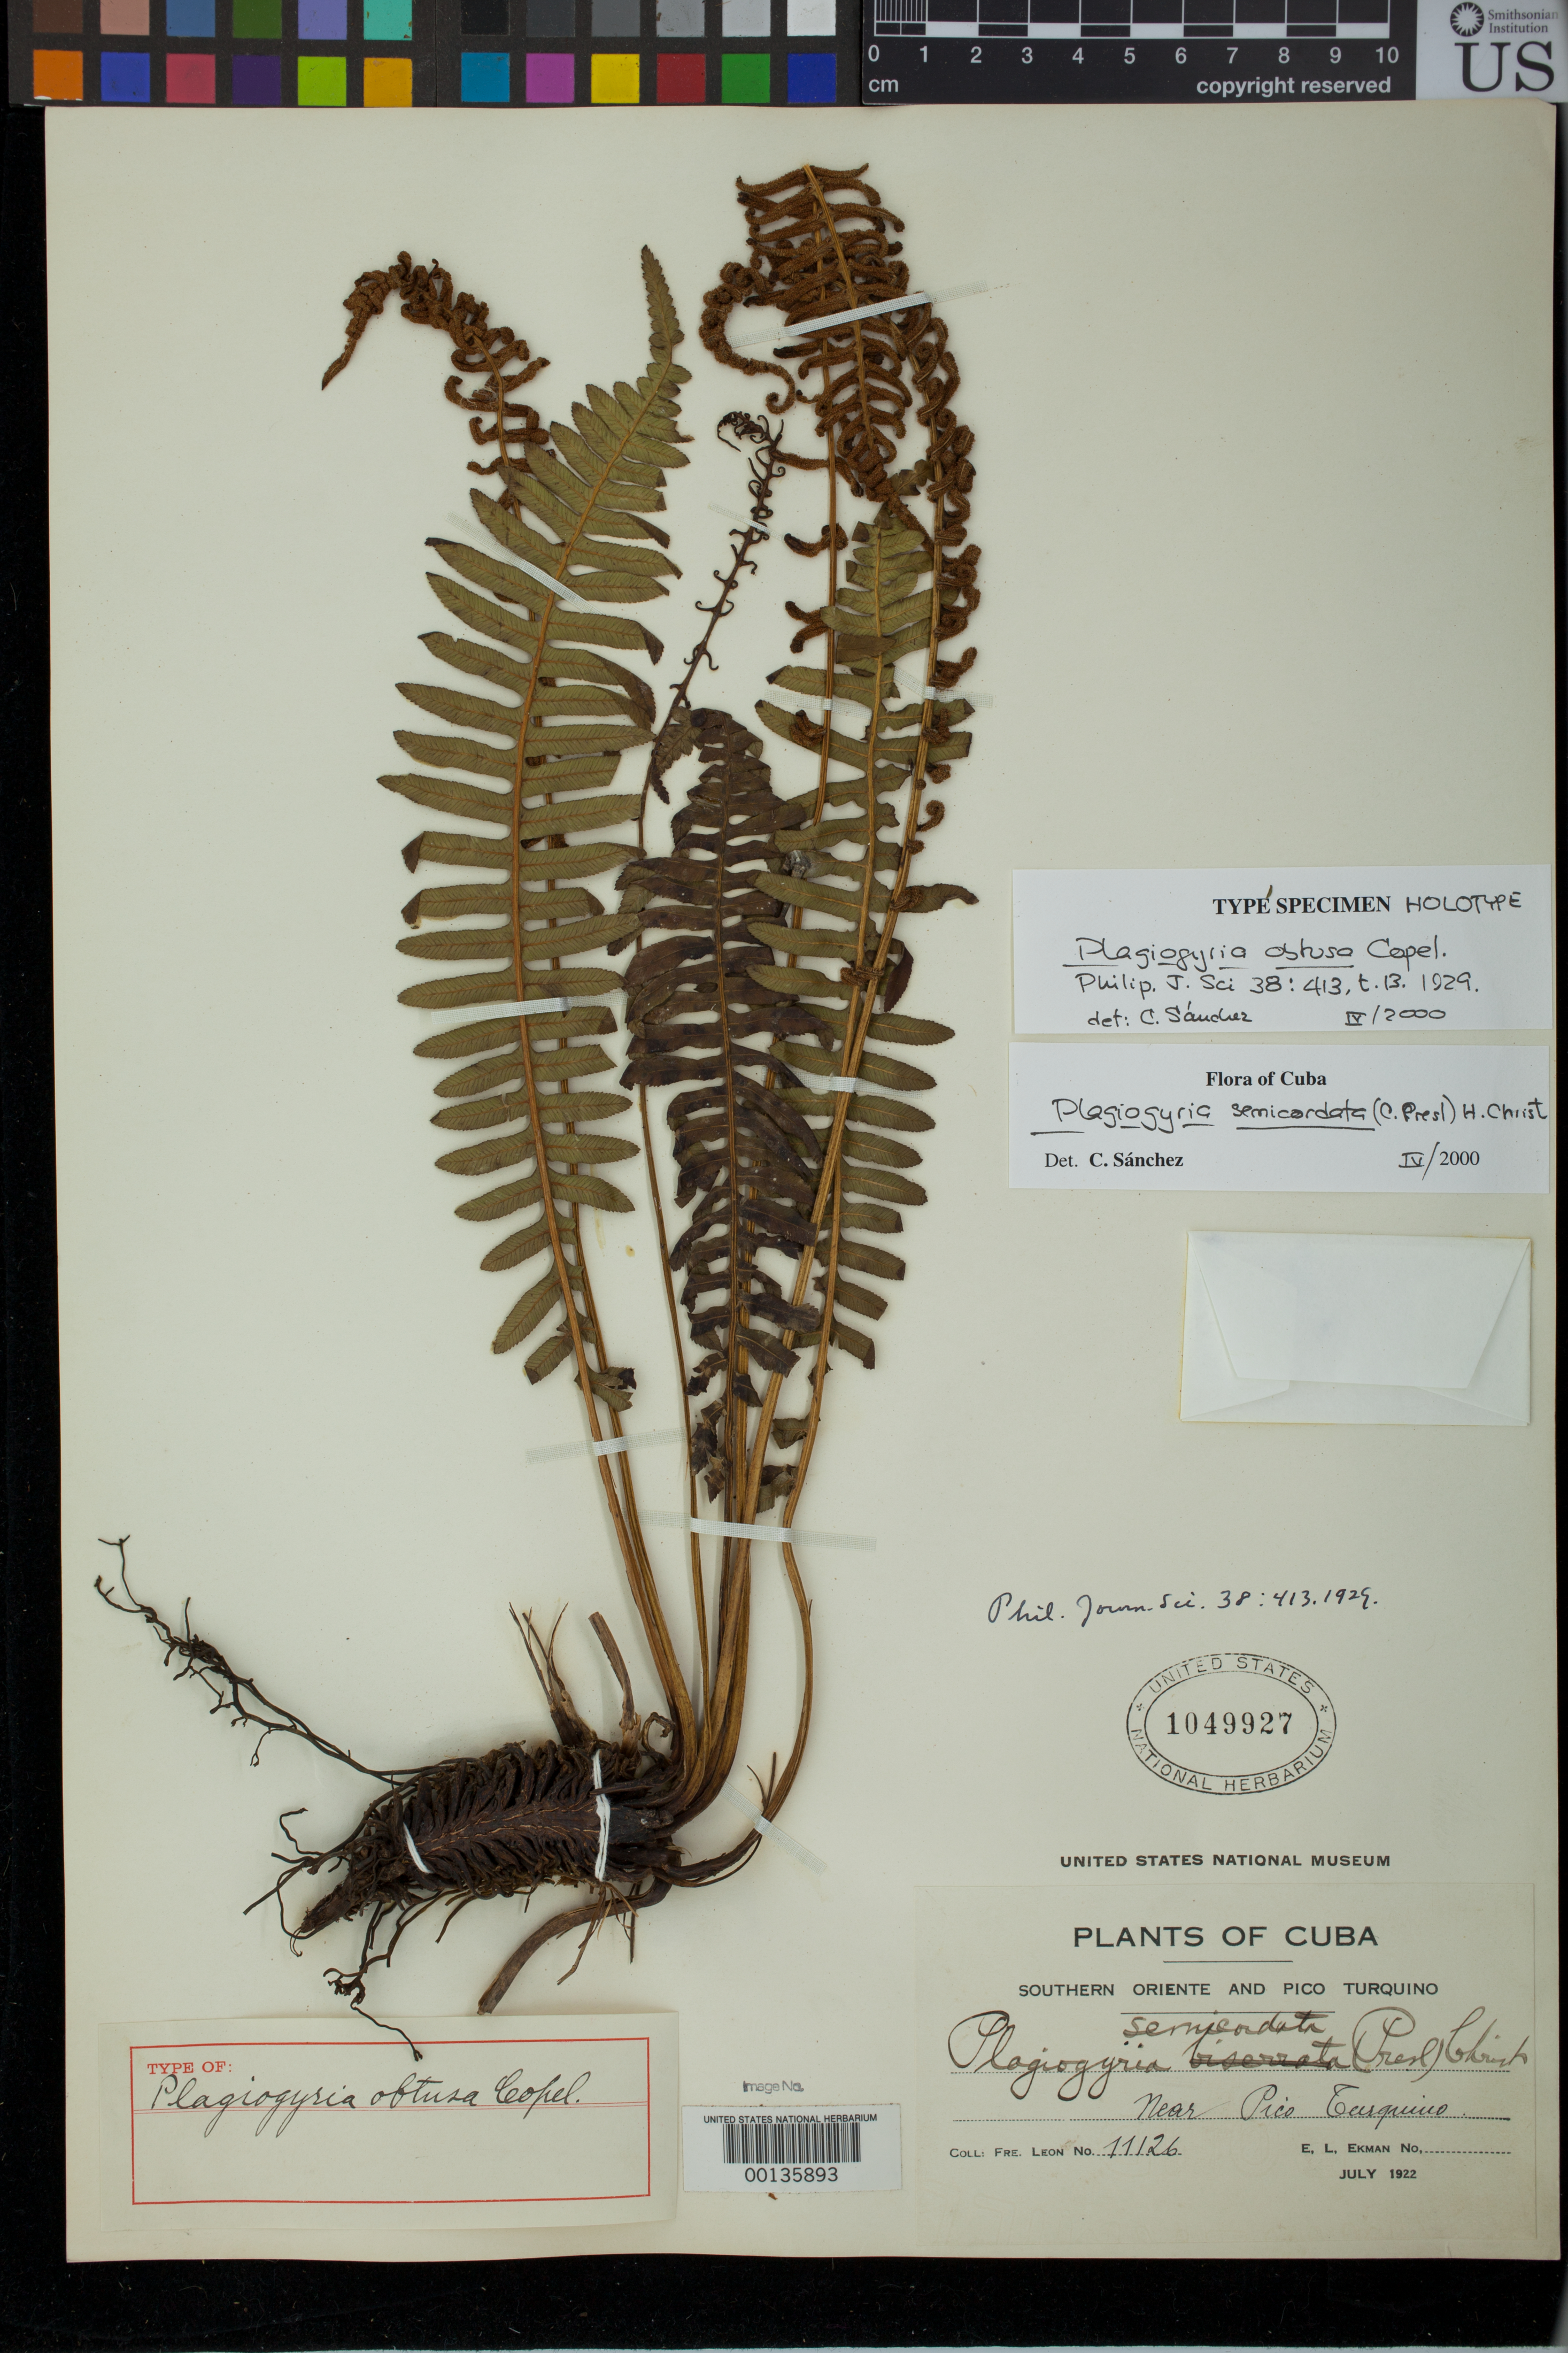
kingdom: Plantae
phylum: Tracheophyta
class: Polypodiopsida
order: Cyatheales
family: Plagiogyriaceae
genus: Plagiogyria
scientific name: Plagiogyria obtusa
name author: Copel.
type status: Holotype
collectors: Bro. León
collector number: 11126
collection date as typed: Jul 1922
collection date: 1922-07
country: Cuba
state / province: Oriente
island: Greater Antilles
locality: Near Pico Turquino.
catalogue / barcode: US 1049927